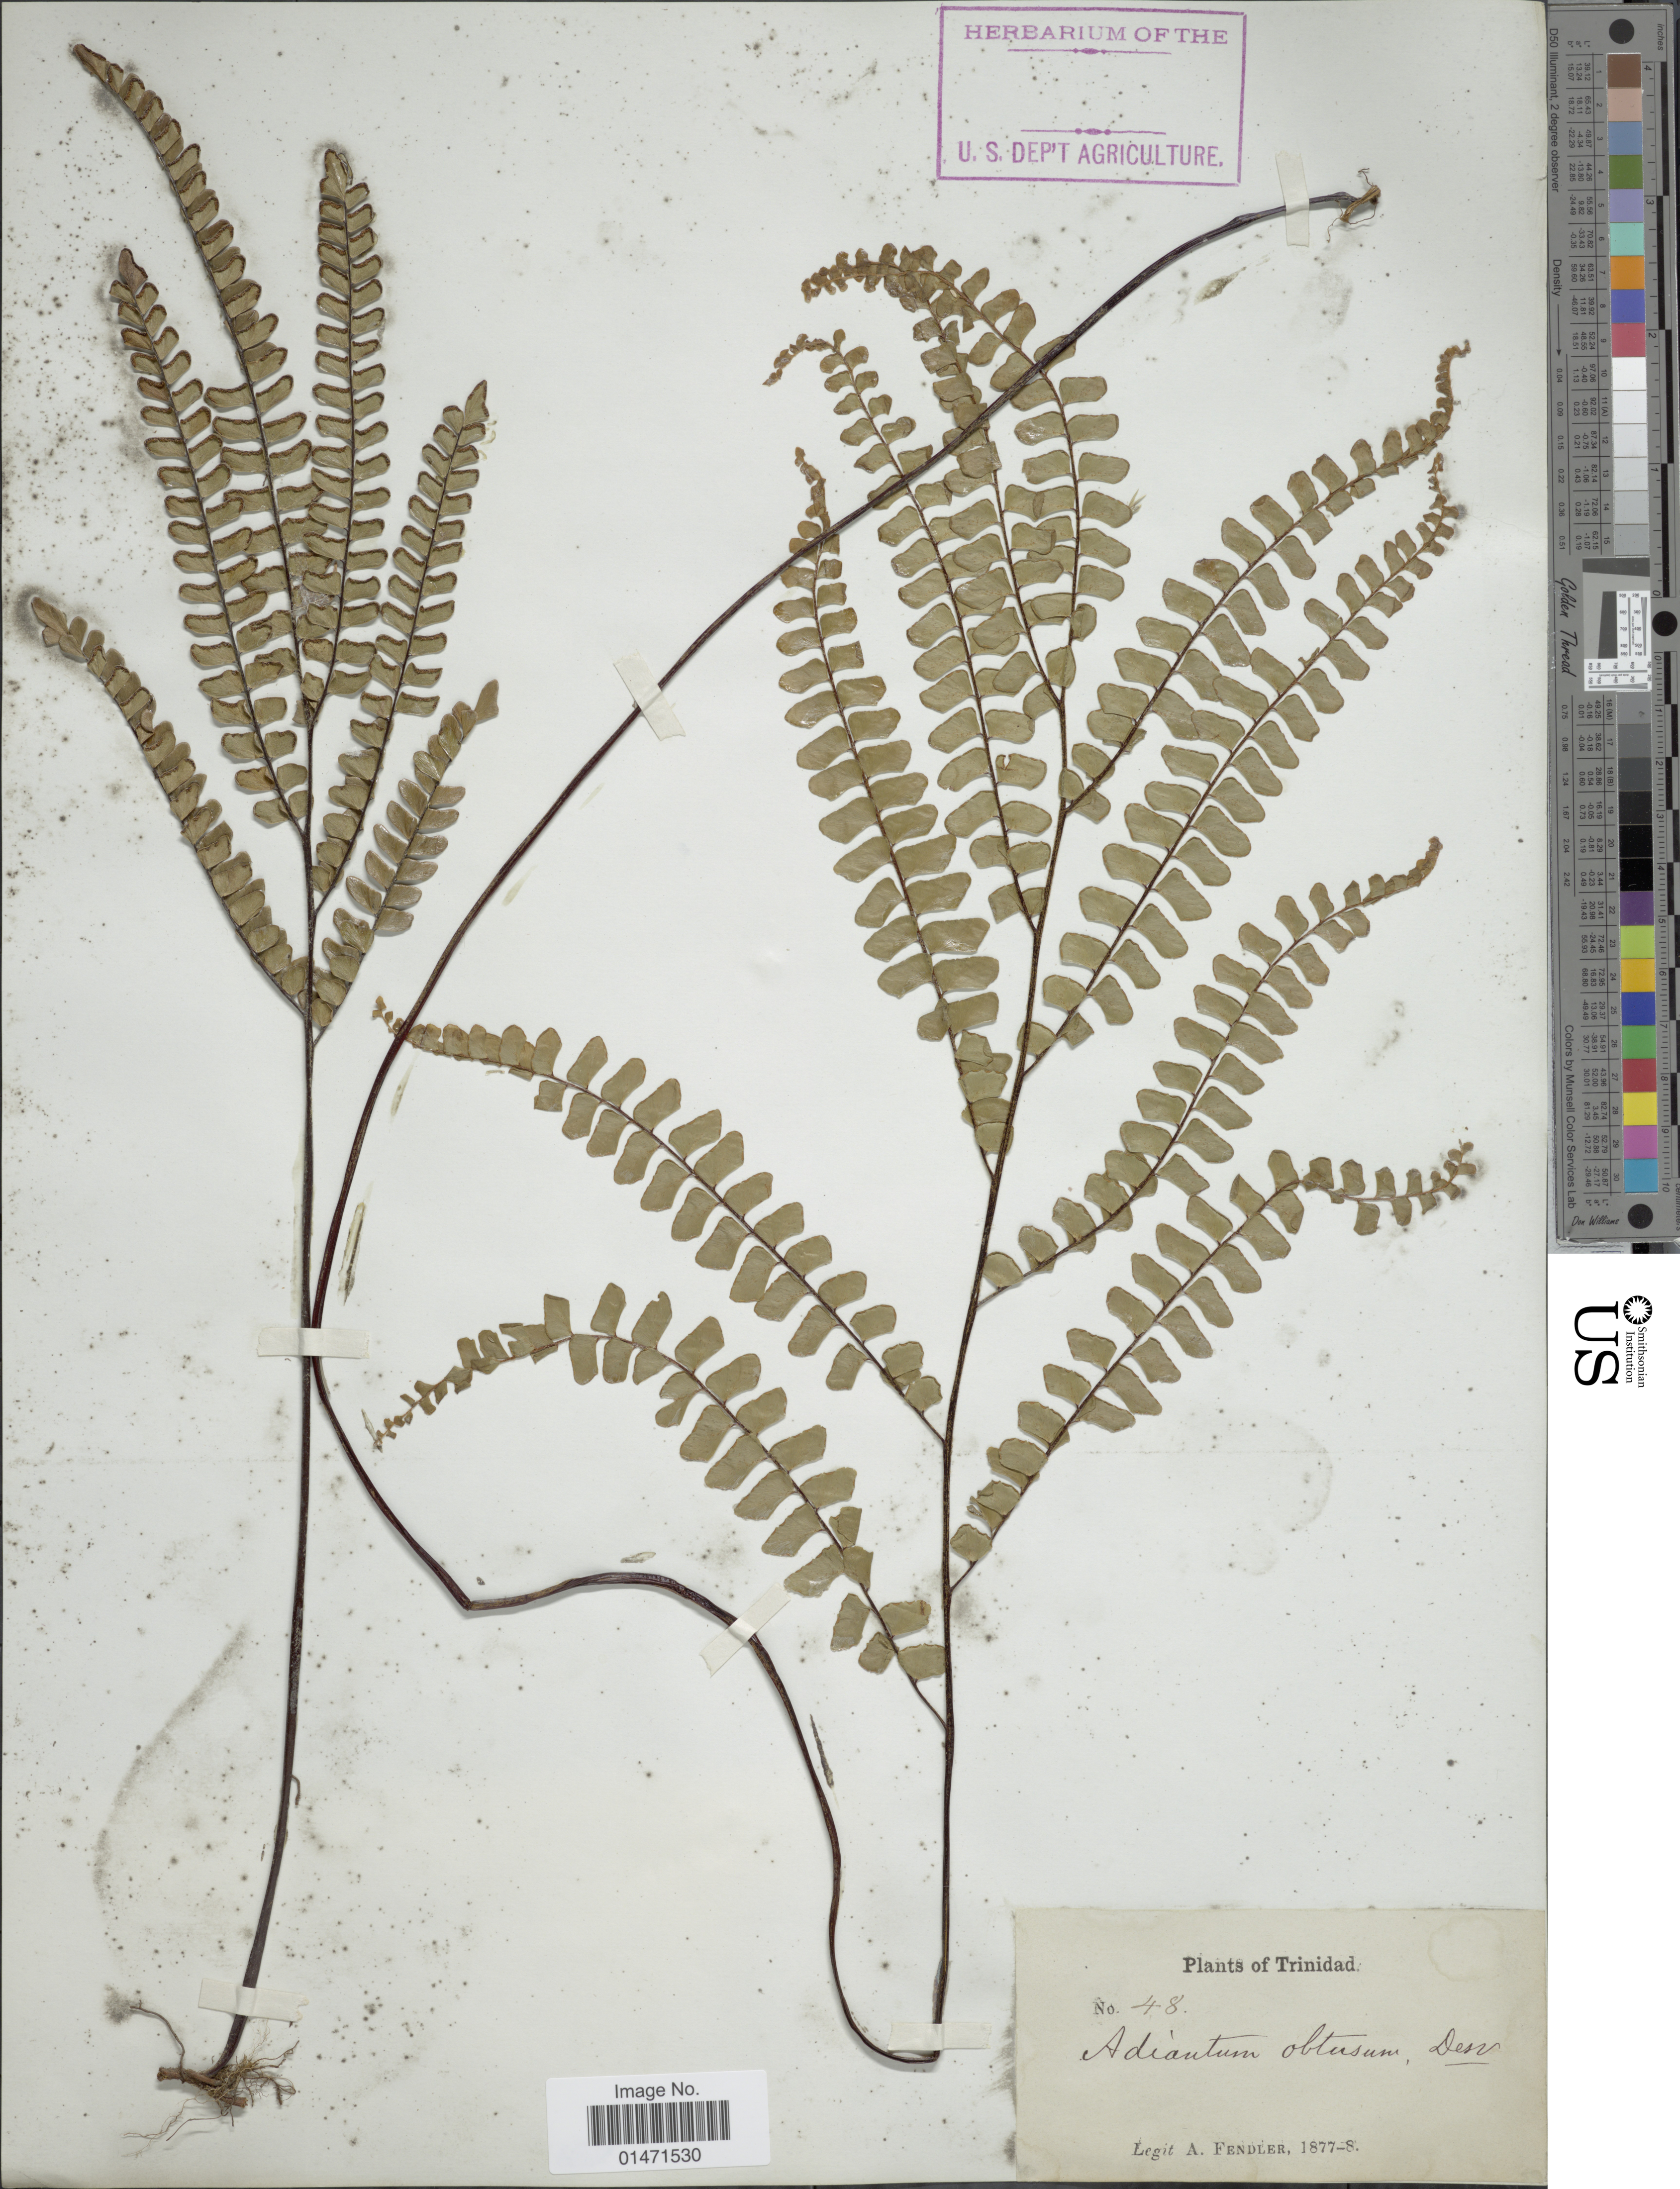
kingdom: Plantae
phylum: Tracheophyta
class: Polypodiopsida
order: Polypodiales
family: Pteridaceae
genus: Adiantum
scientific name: Adiantum serratodentatum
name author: Humb. & Bonpl. ex Willd.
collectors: A. Fendler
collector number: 48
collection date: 1877/1878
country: Trinidad and Tobago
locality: Trinidad